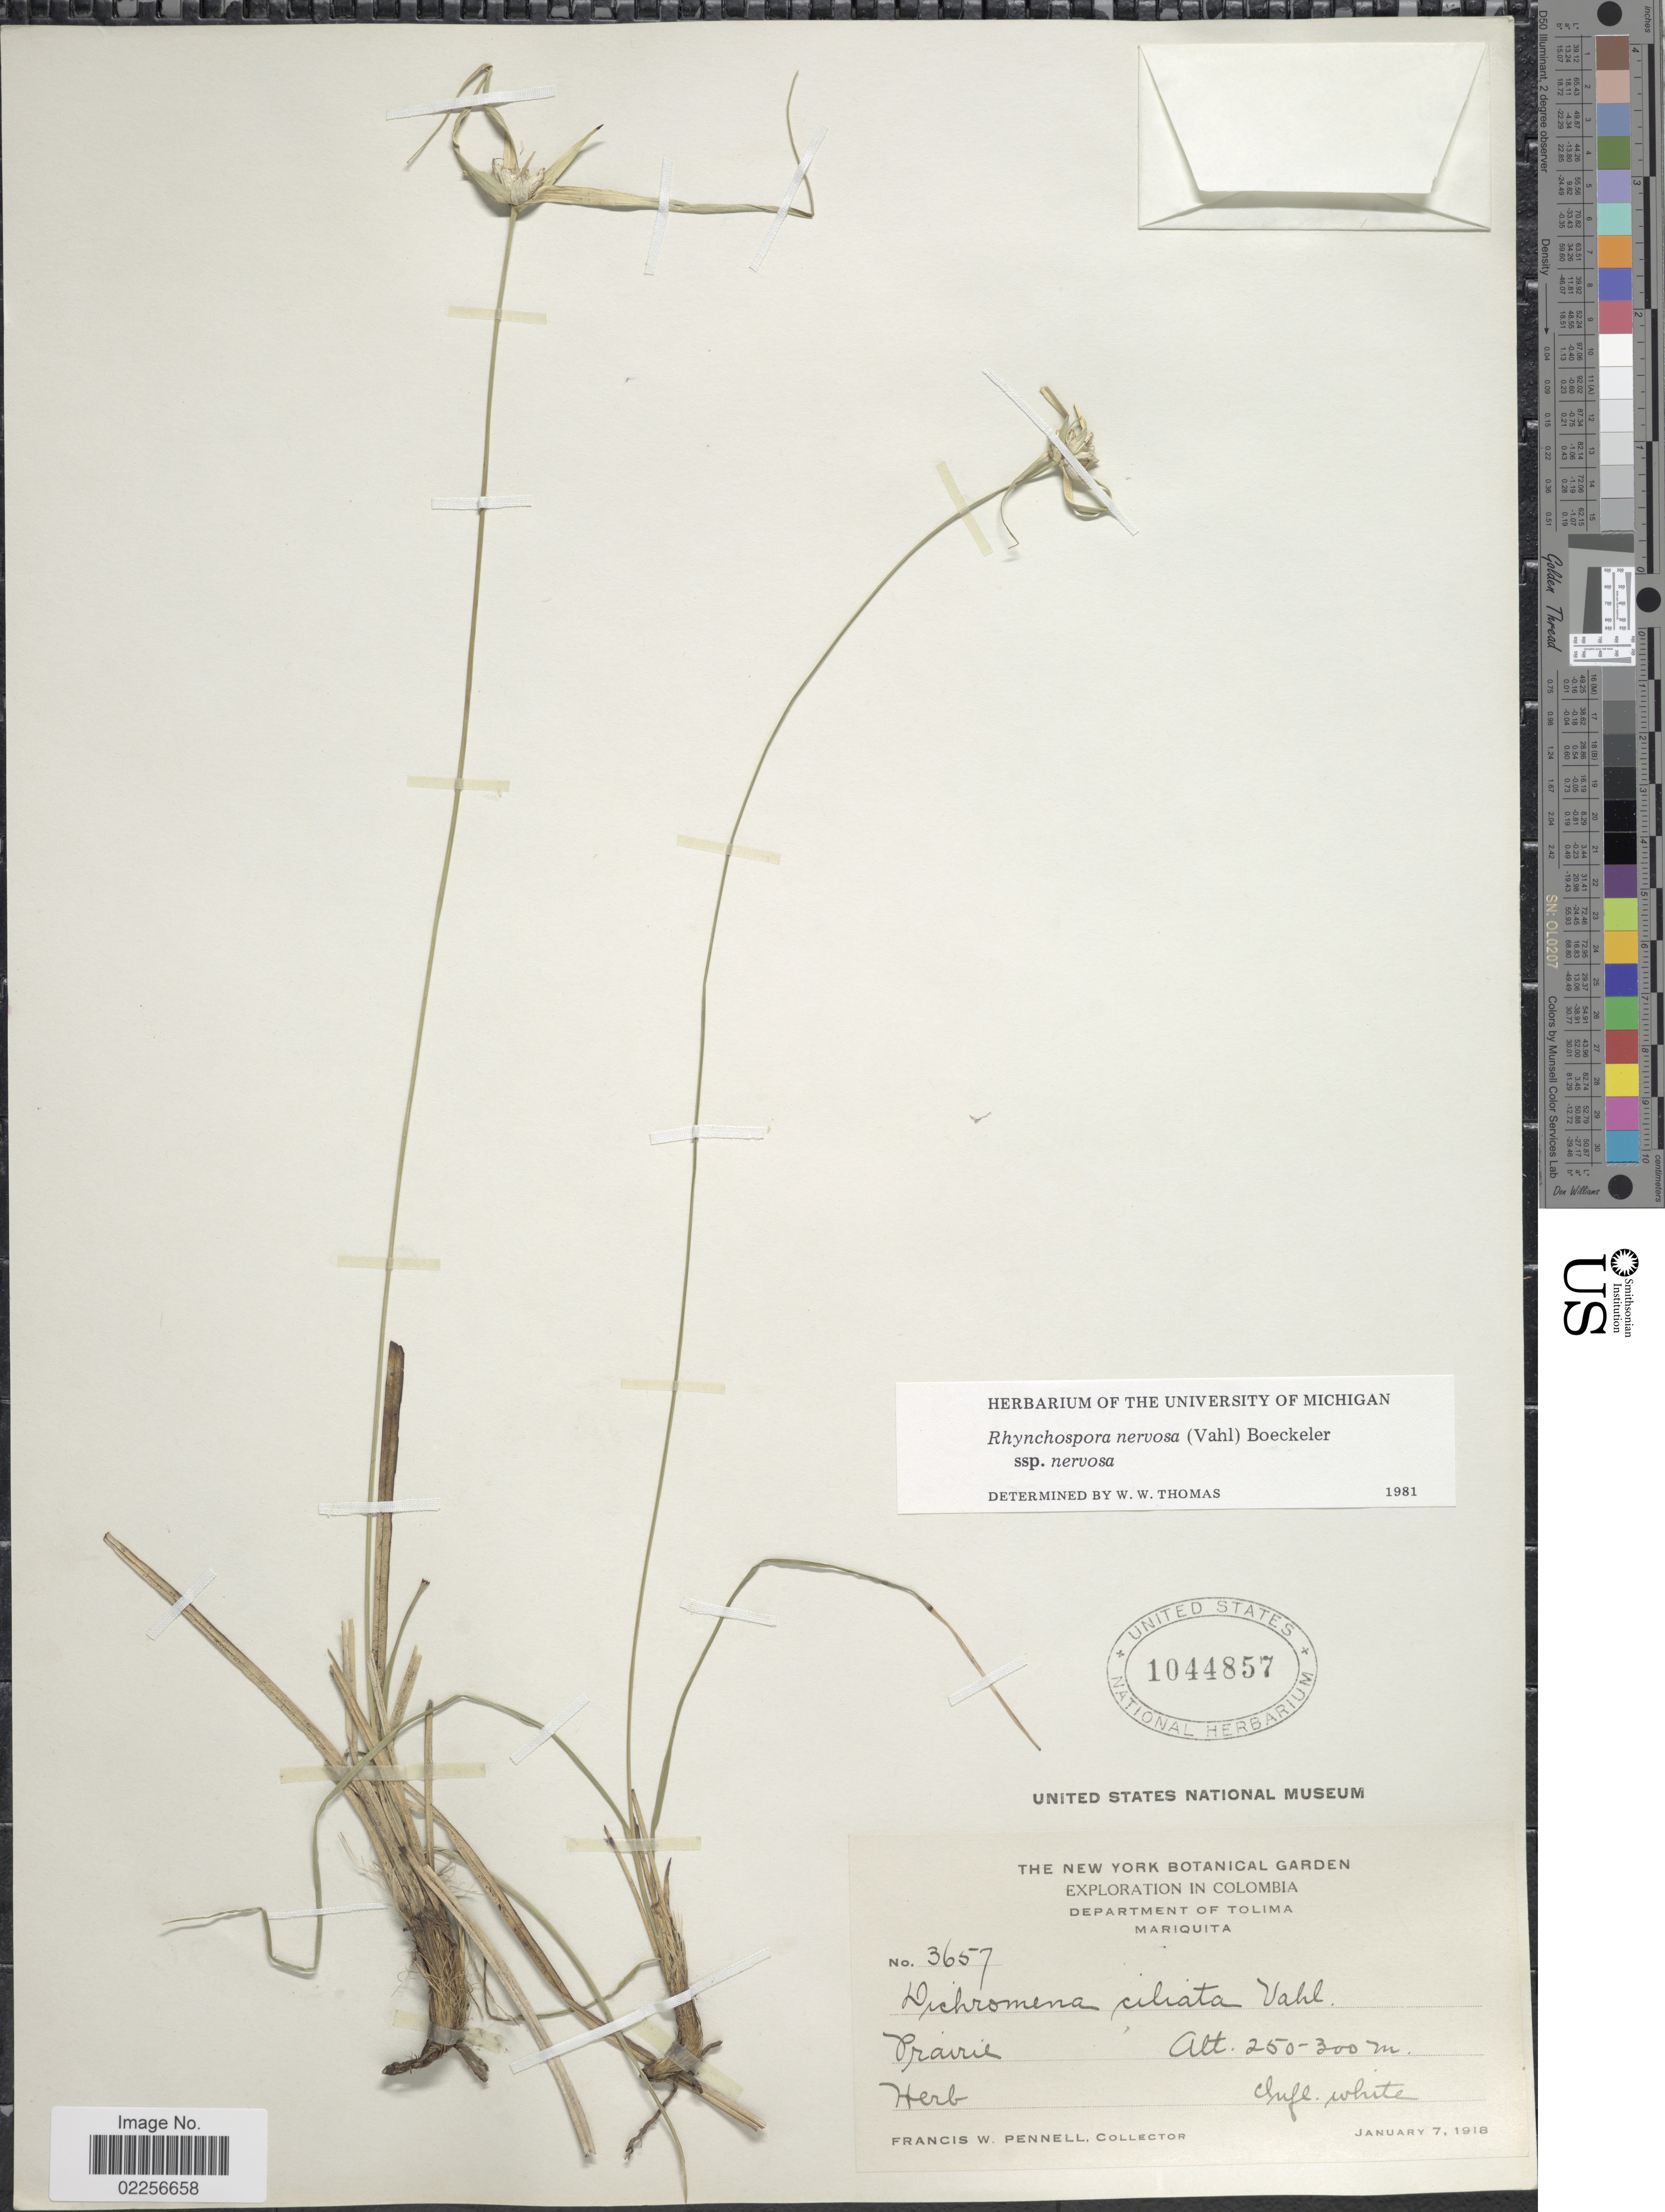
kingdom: Plantae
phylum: Tracheophyta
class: Liliopsida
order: Poales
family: Cyperaceae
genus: Rhynchospora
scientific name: Rhynchospora nervosa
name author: (Vahl) Boeckeler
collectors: F. W. Pennell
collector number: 3657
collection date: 1918-01-07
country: Colombia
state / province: Tolima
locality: Mariquita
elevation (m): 250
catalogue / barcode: US 1044857